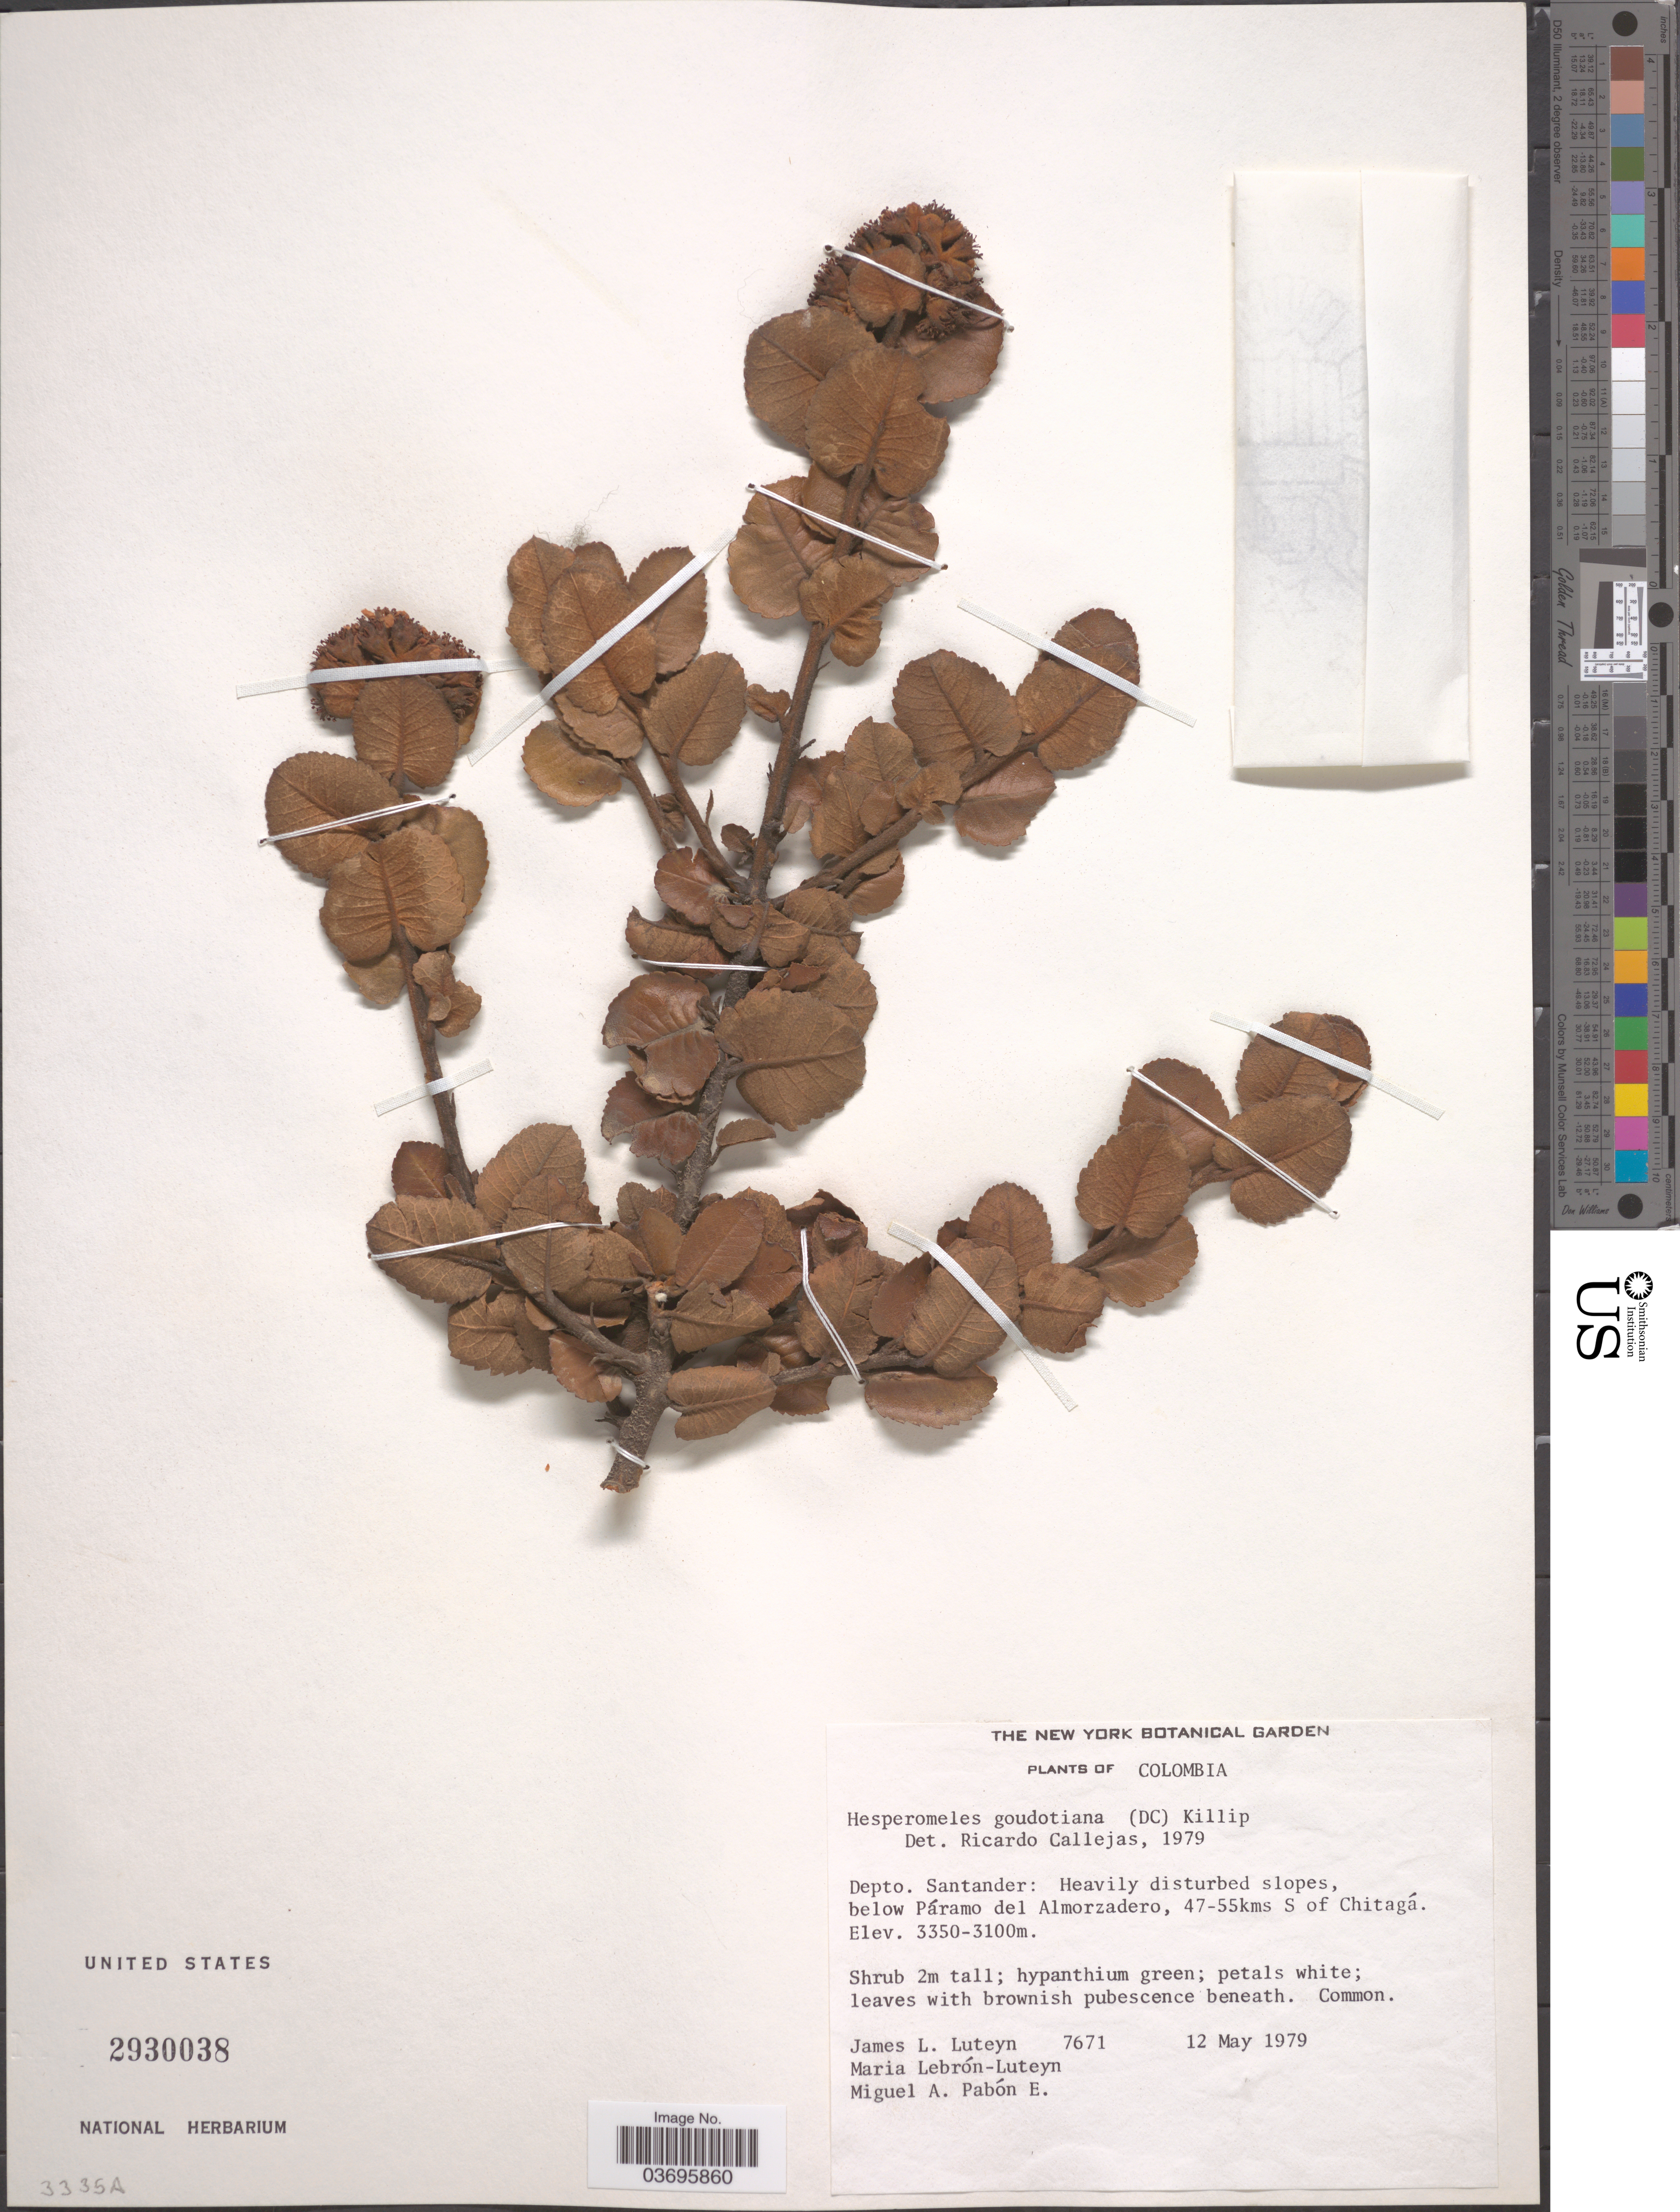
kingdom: Plantae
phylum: Tracheophyta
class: Magnoliopsida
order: Rosales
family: Rosaceae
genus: Hesperomeles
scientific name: Hesperomeles goudotiana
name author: Killip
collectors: J. L. Luteyn, M. L. Lebrón-Luteyn & M. A. Pabon E.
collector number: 7671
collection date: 1979-05-12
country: Colombia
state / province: Santander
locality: Depto. Santander: Heavily disturbed slopes, below Páramo del Almorzadero, 47-55kms S of Chitagá.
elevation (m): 3100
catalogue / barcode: US 2930038